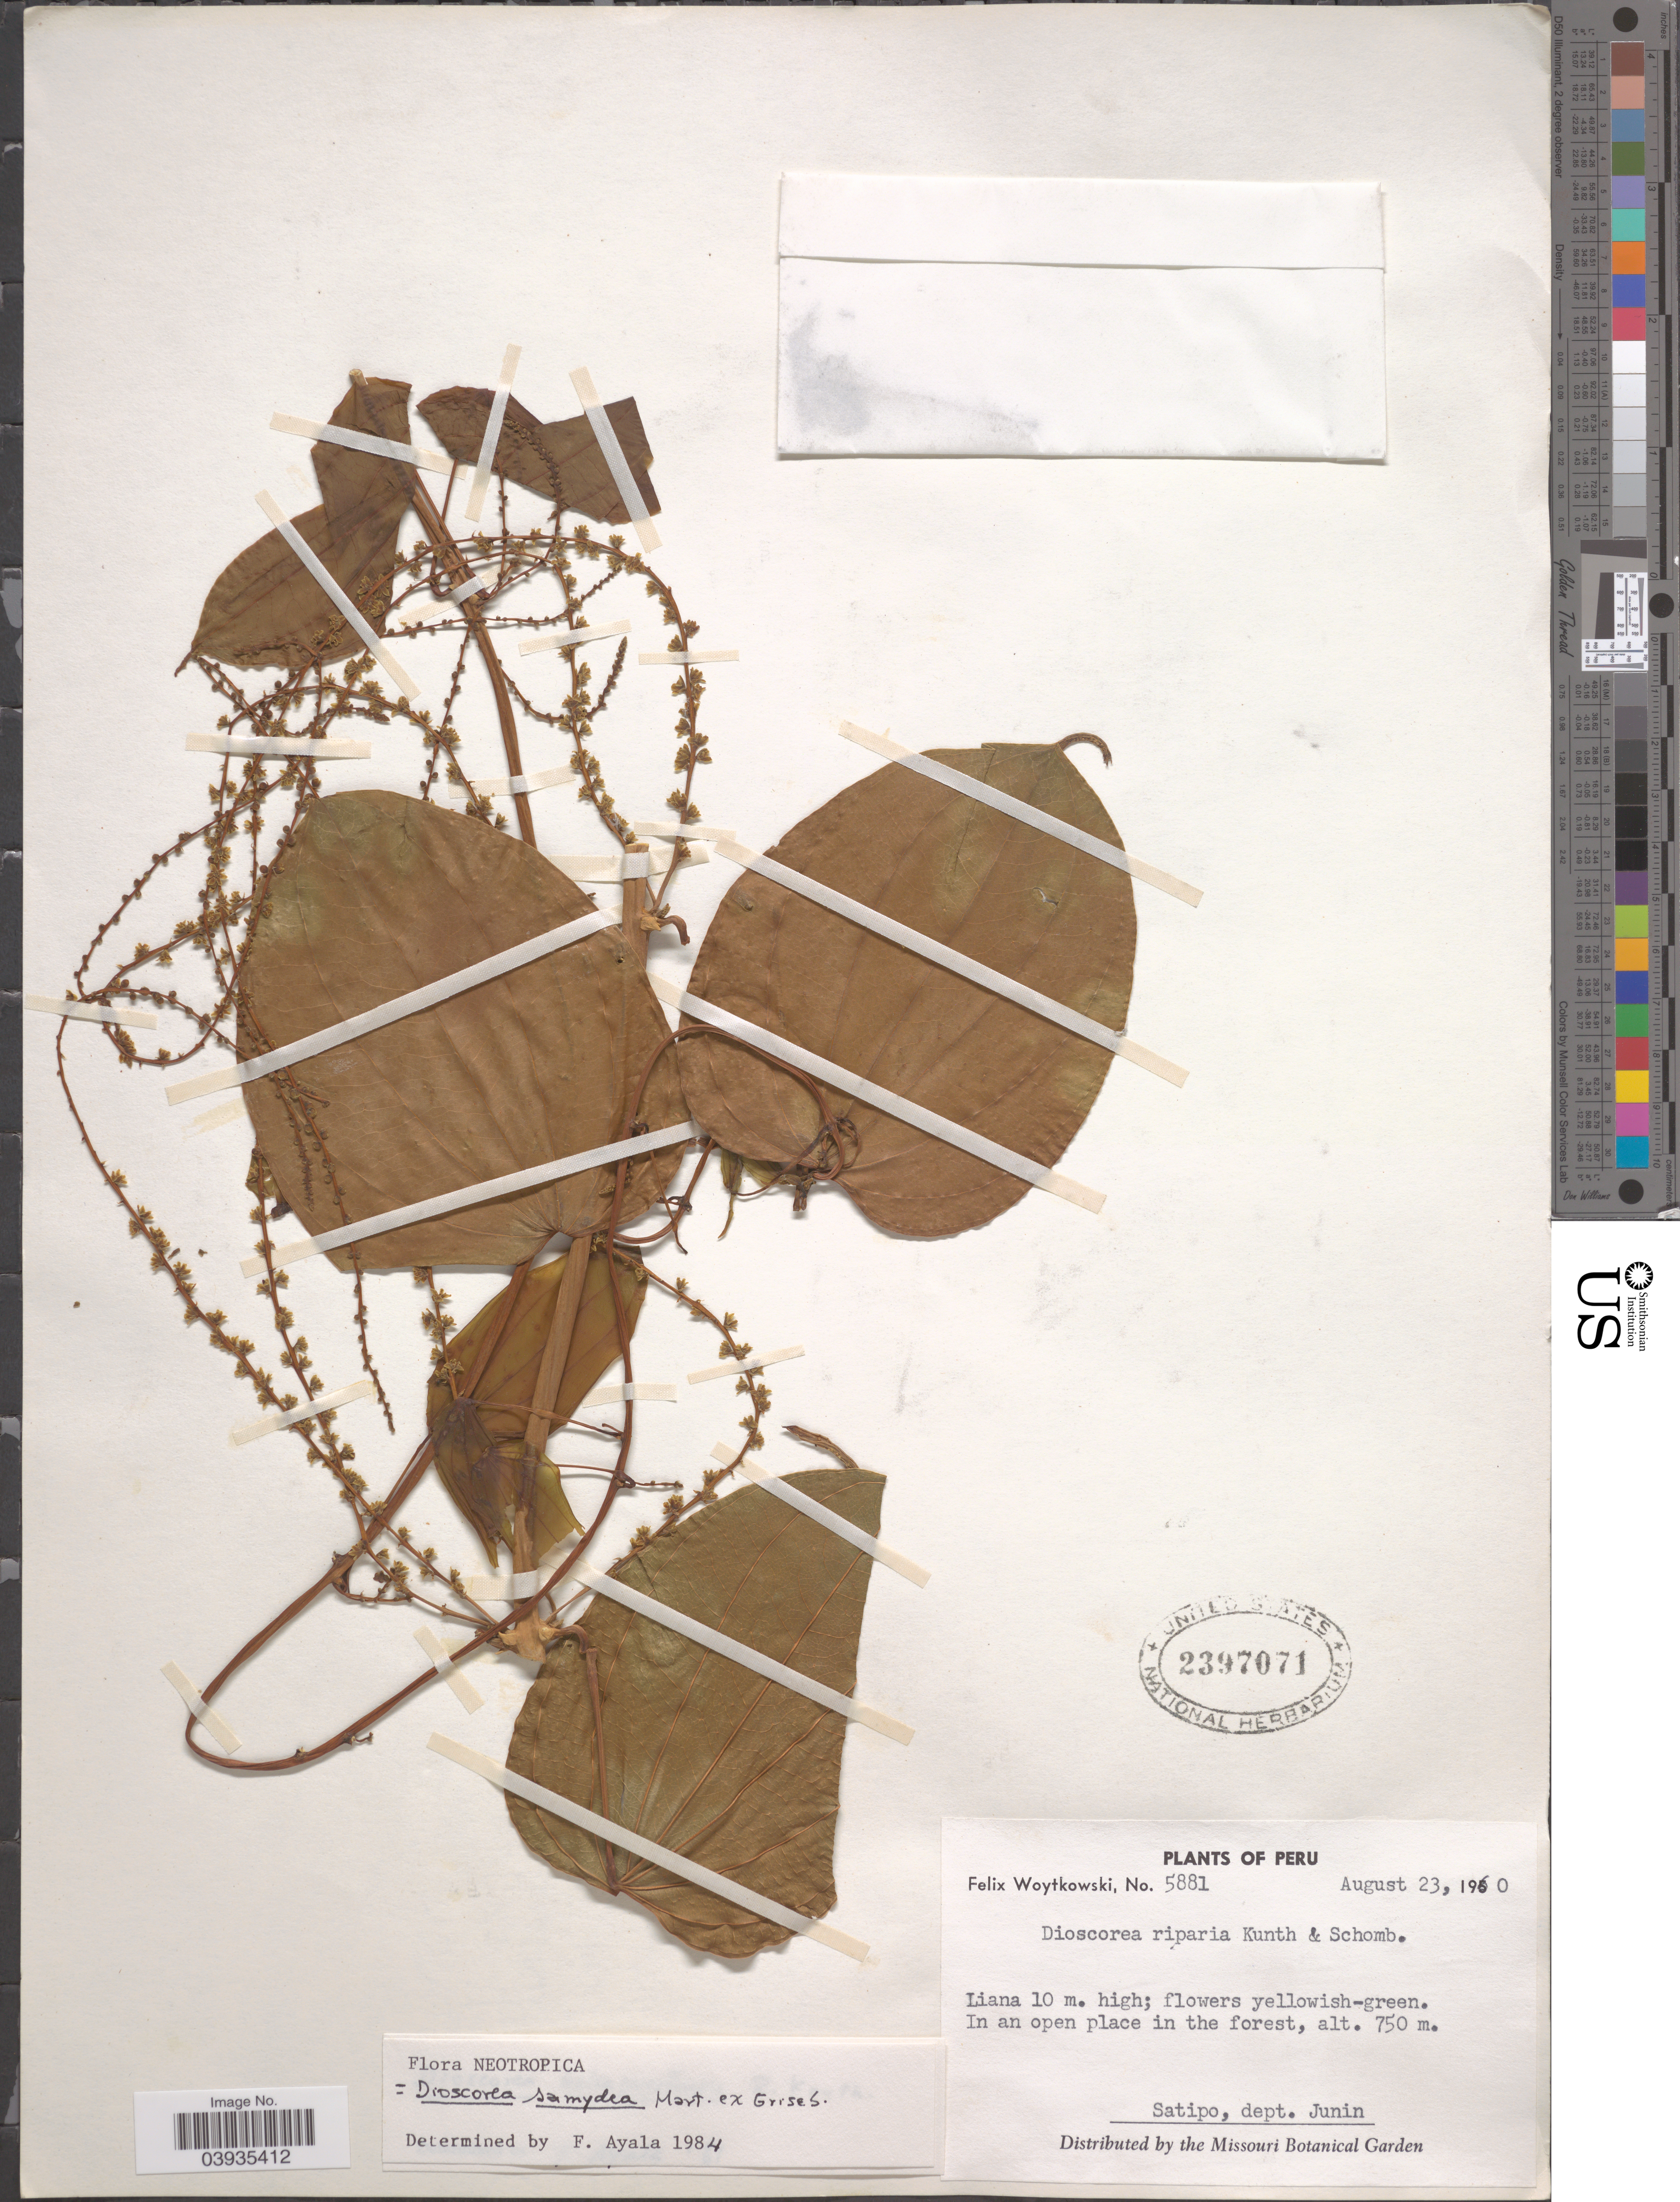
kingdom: Plantae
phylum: Tracheophyta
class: Liliopsida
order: Dioscoreales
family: Dioscoreaceae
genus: Dioscorea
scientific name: Dioscorea samydea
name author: Griseb.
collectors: F. Woytkowski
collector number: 5881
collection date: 1960-08-23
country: Peru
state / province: Junín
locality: Satipo, dept. Junin.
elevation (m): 750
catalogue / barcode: US 2397071